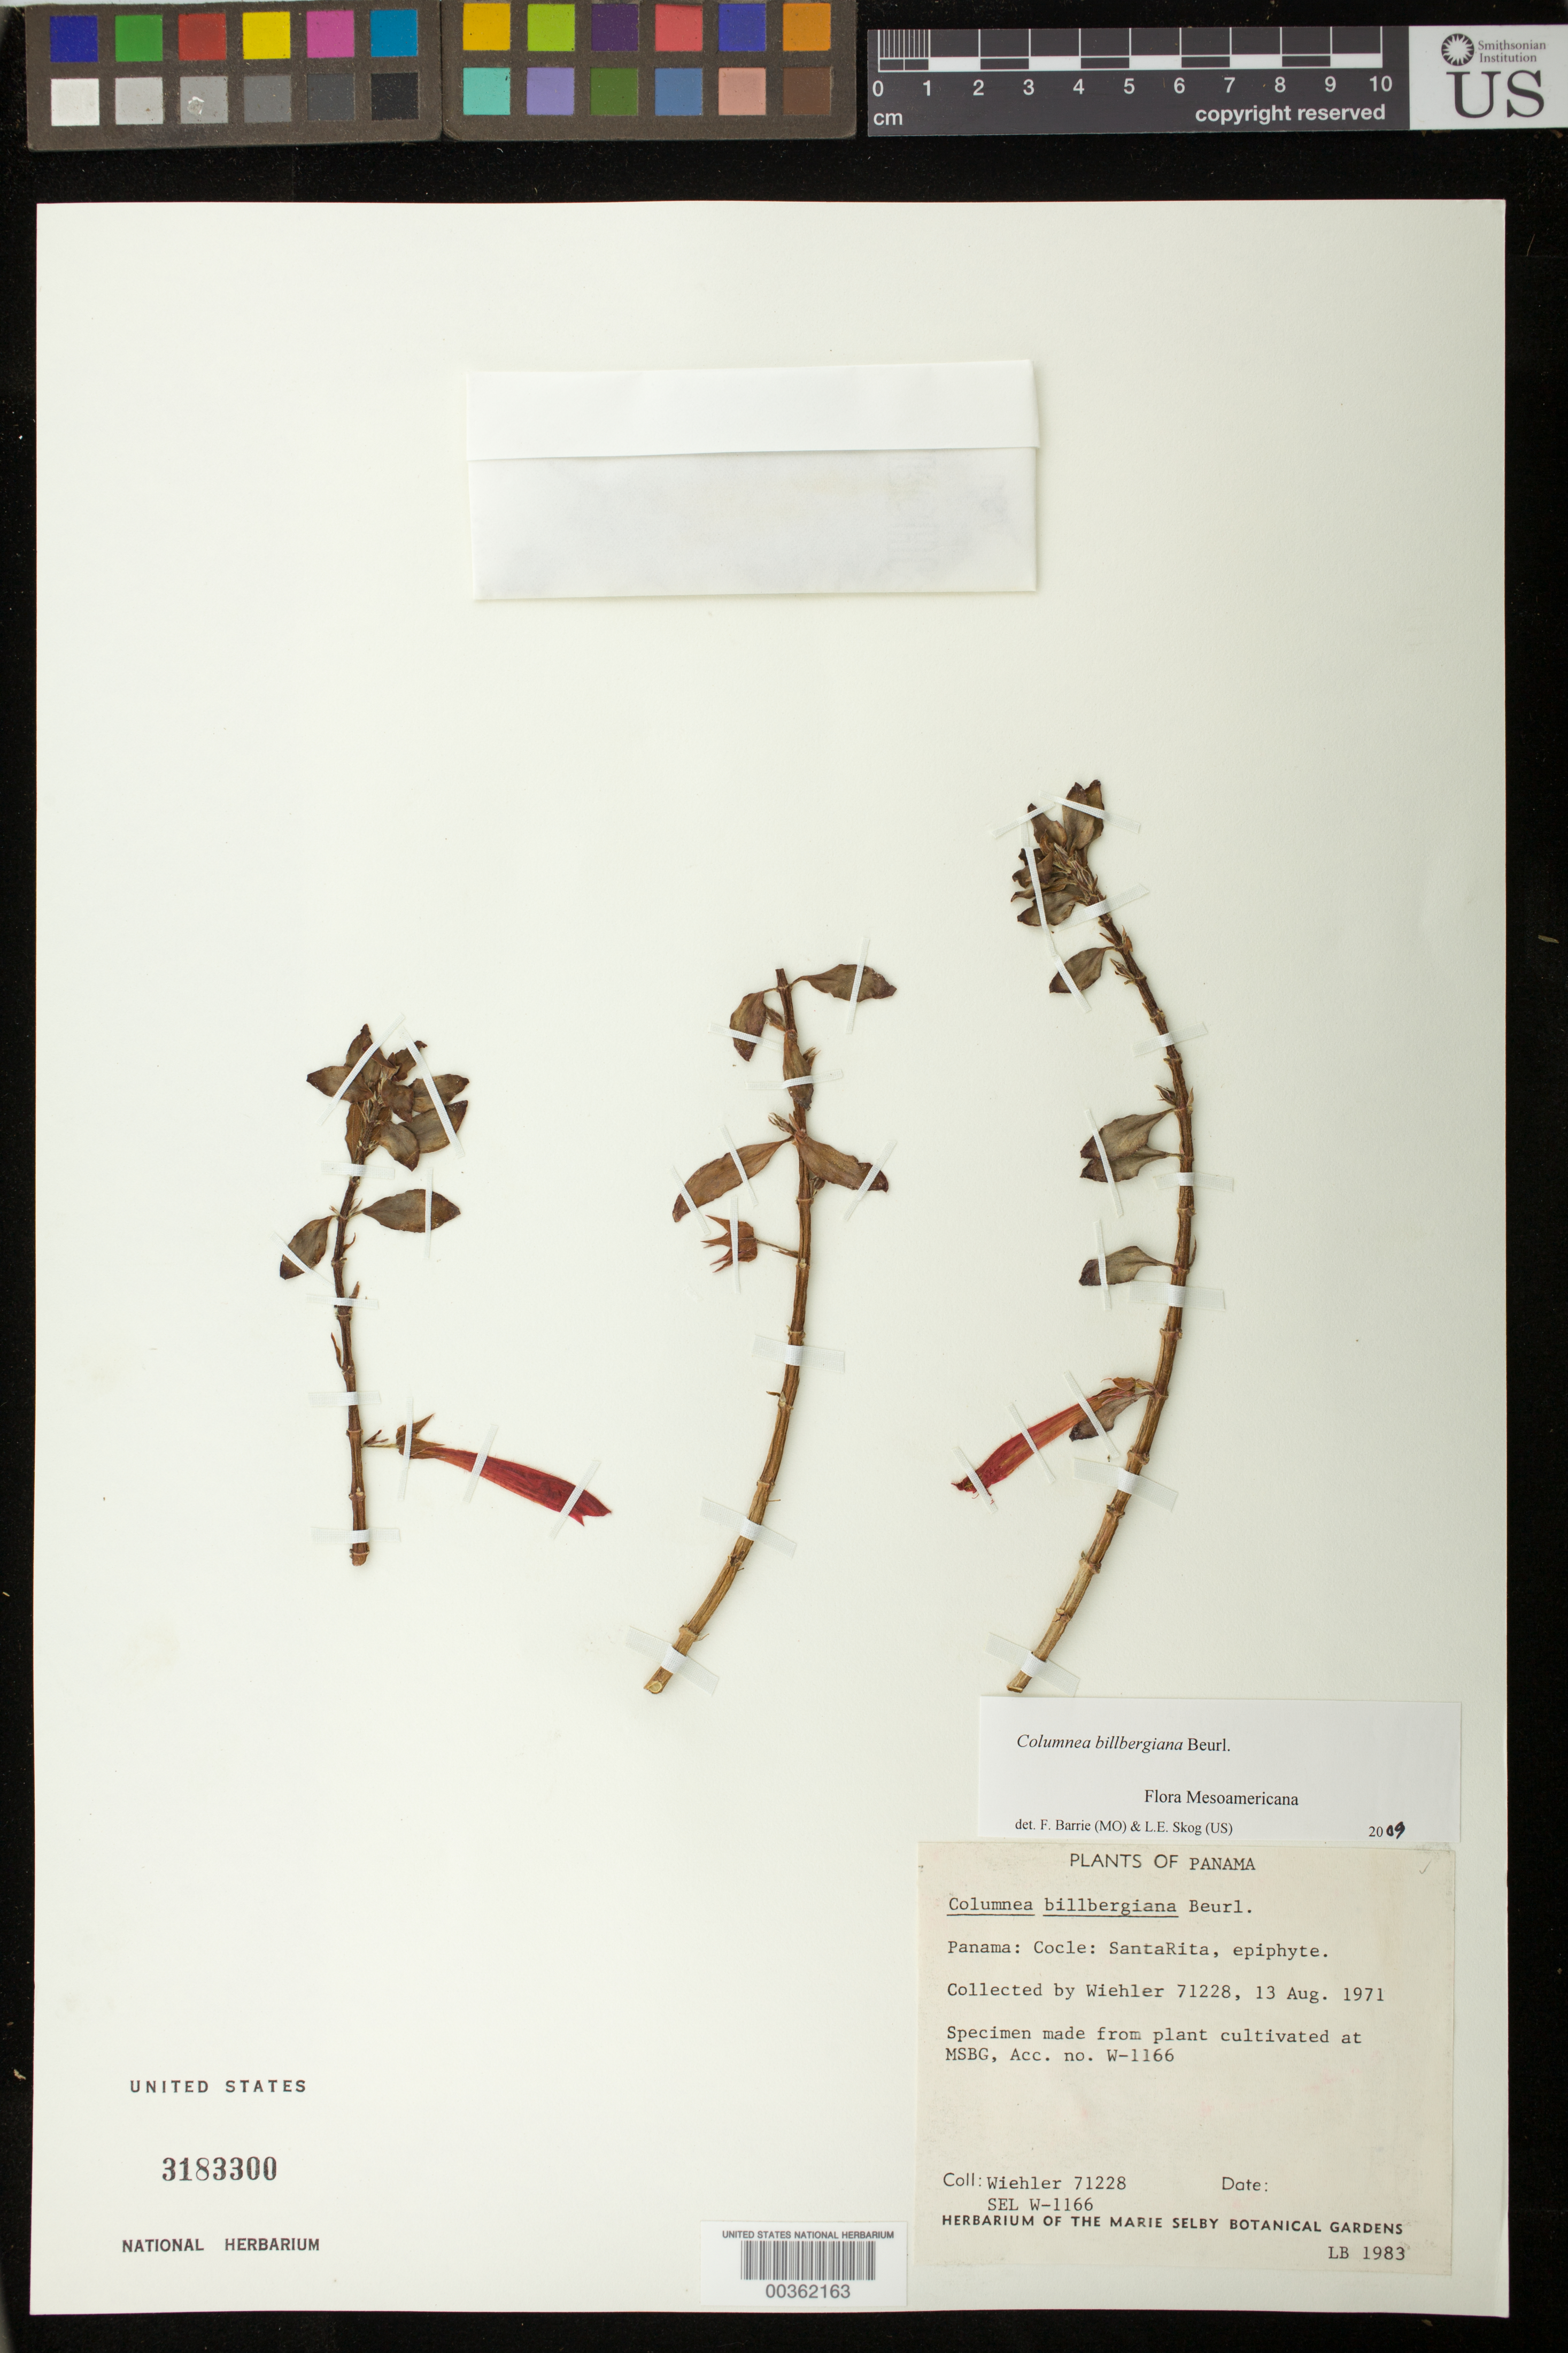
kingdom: Plantae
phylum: Tracheophyta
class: Magnoliopsida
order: Lamiales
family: Gesneriaceae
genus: Columnea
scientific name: Columnea billbergiana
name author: Beurl.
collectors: H. J. Wiehler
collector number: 71228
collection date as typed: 1983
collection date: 1983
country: Panama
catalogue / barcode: US 3183300